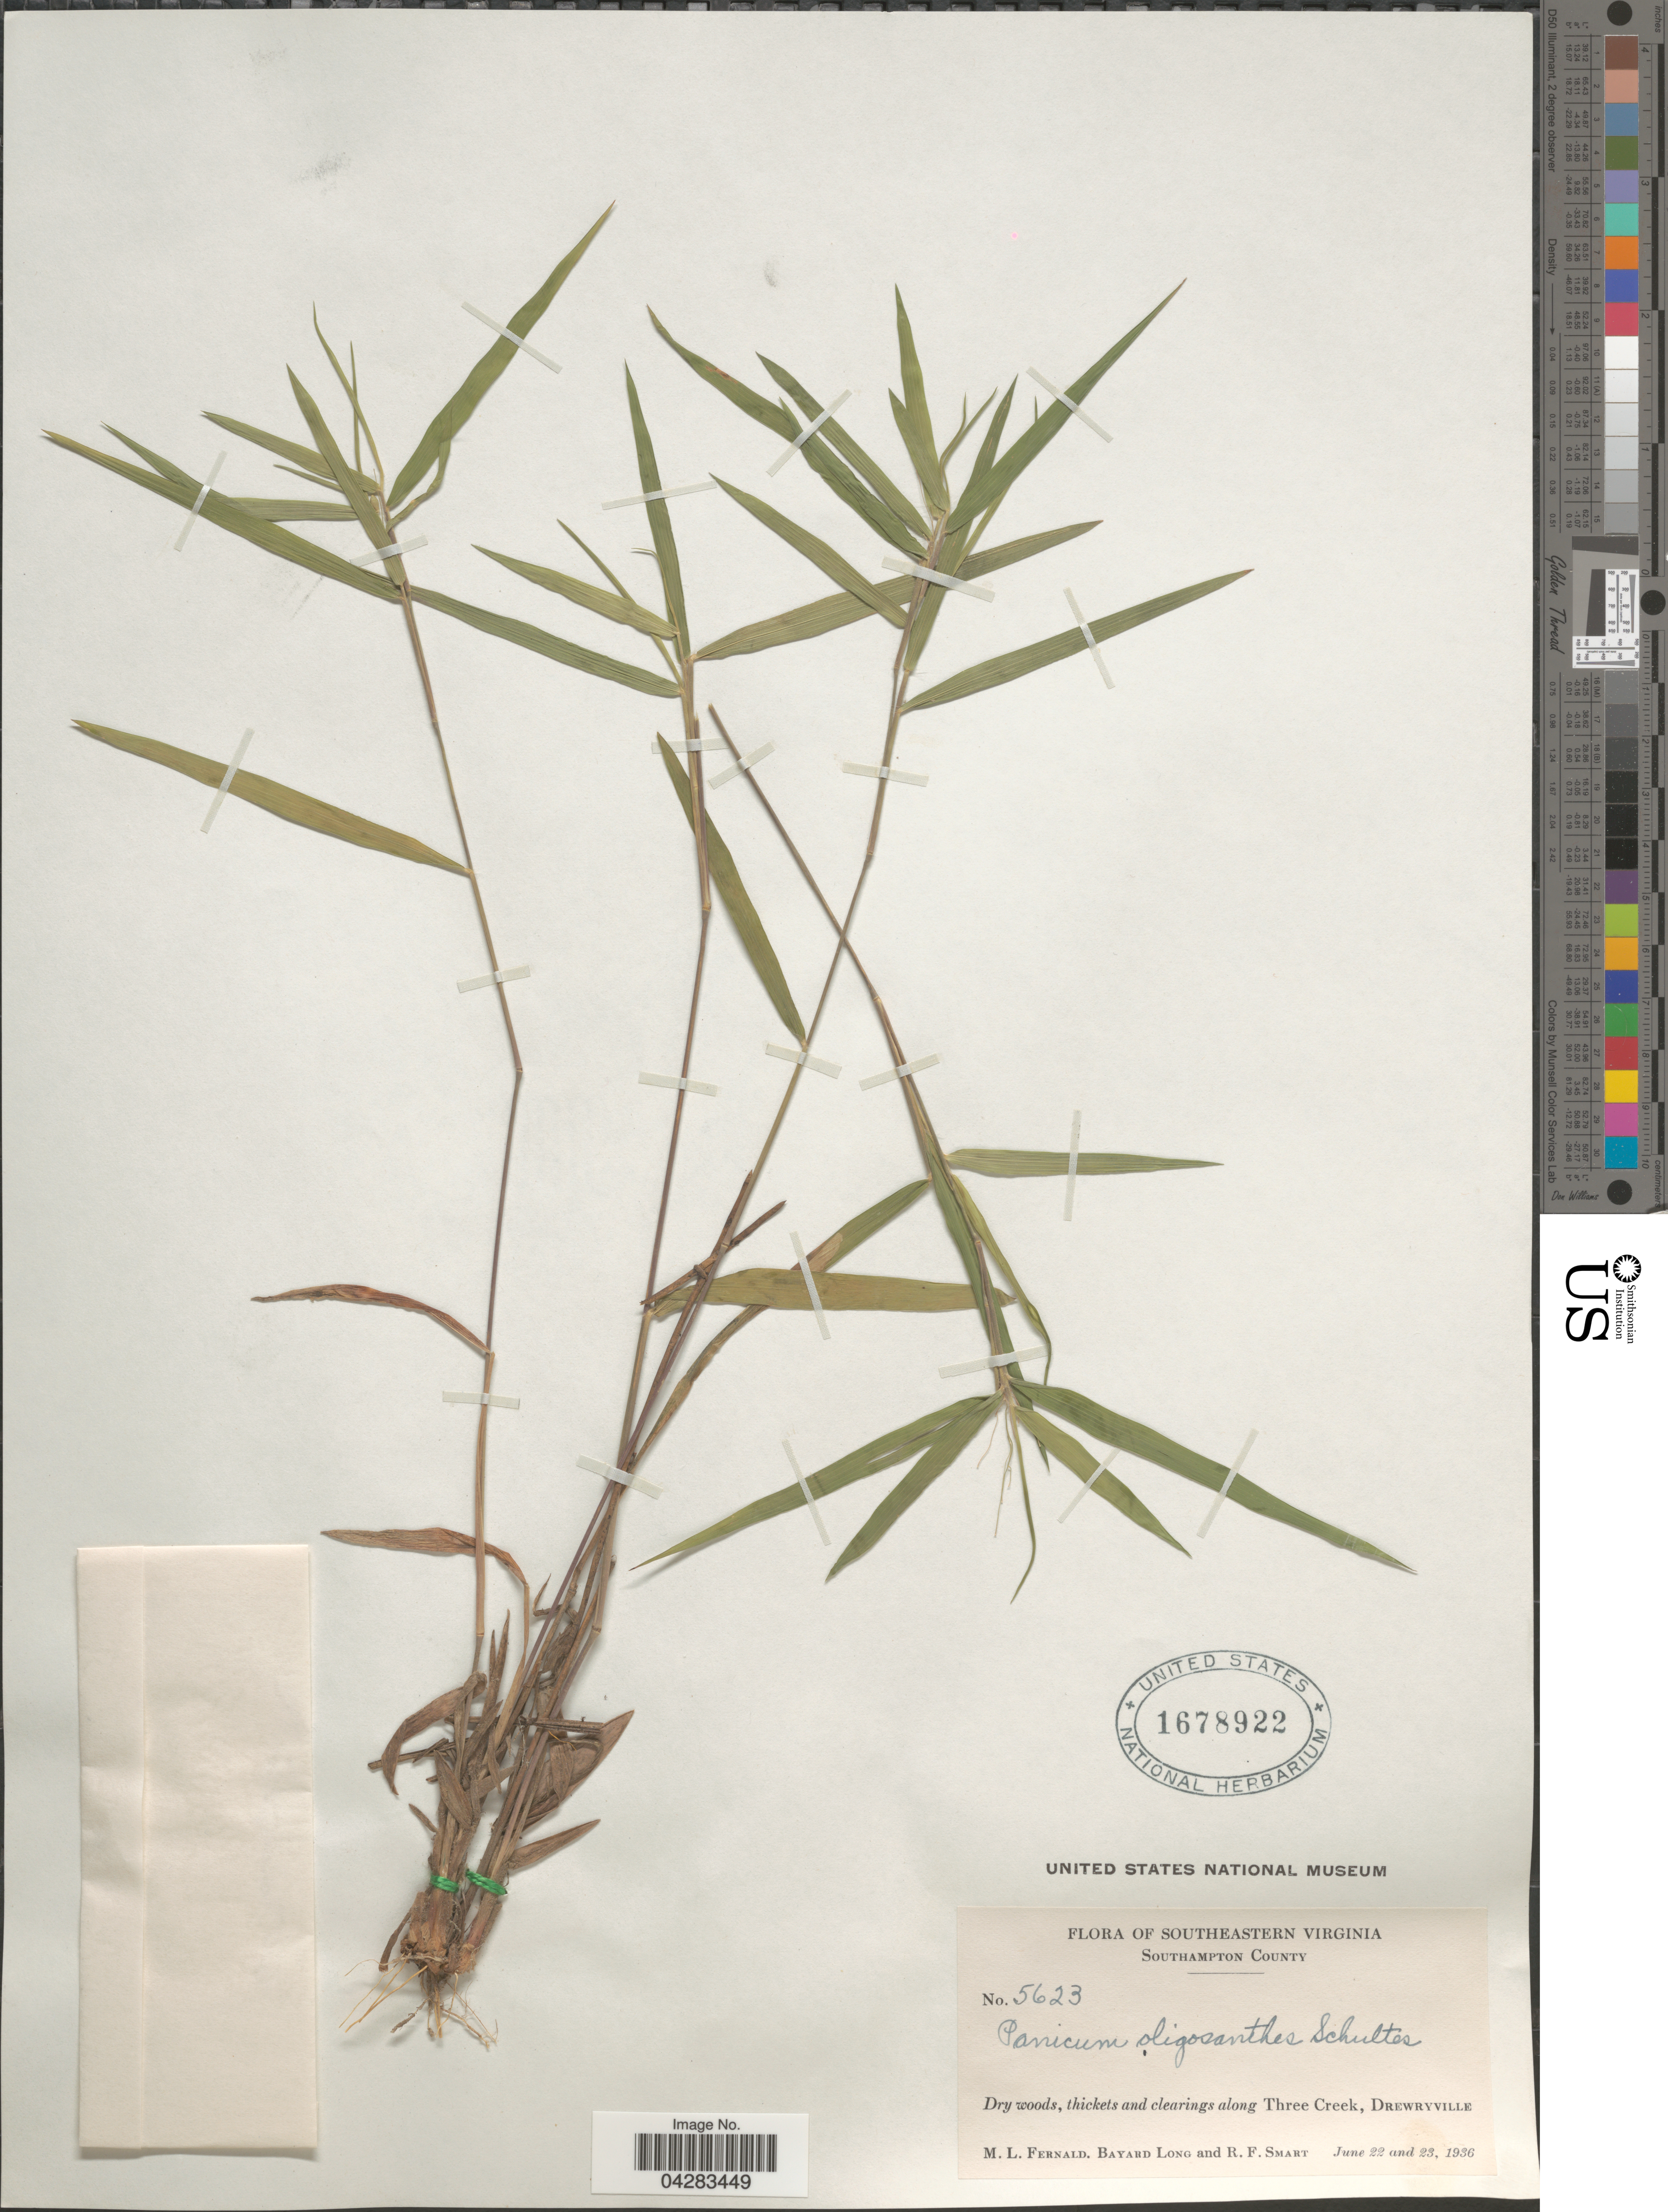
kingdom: Plantae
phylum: Tracheophyta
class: Liliopsida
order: Poales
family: Poaceae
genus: Dichanthelium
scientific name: Dichanthelium oligosanthes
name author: (Schult.) Gould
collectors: M. L. Fernald, B. Long & R. Smart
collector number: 5623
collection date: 1936-06-22/1936-06-23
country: United States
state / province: Virginia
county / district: Southampton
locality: Southeastern Virginia. Southampton County. Along Three Creek, Drewryville.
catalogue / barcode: US 1678922